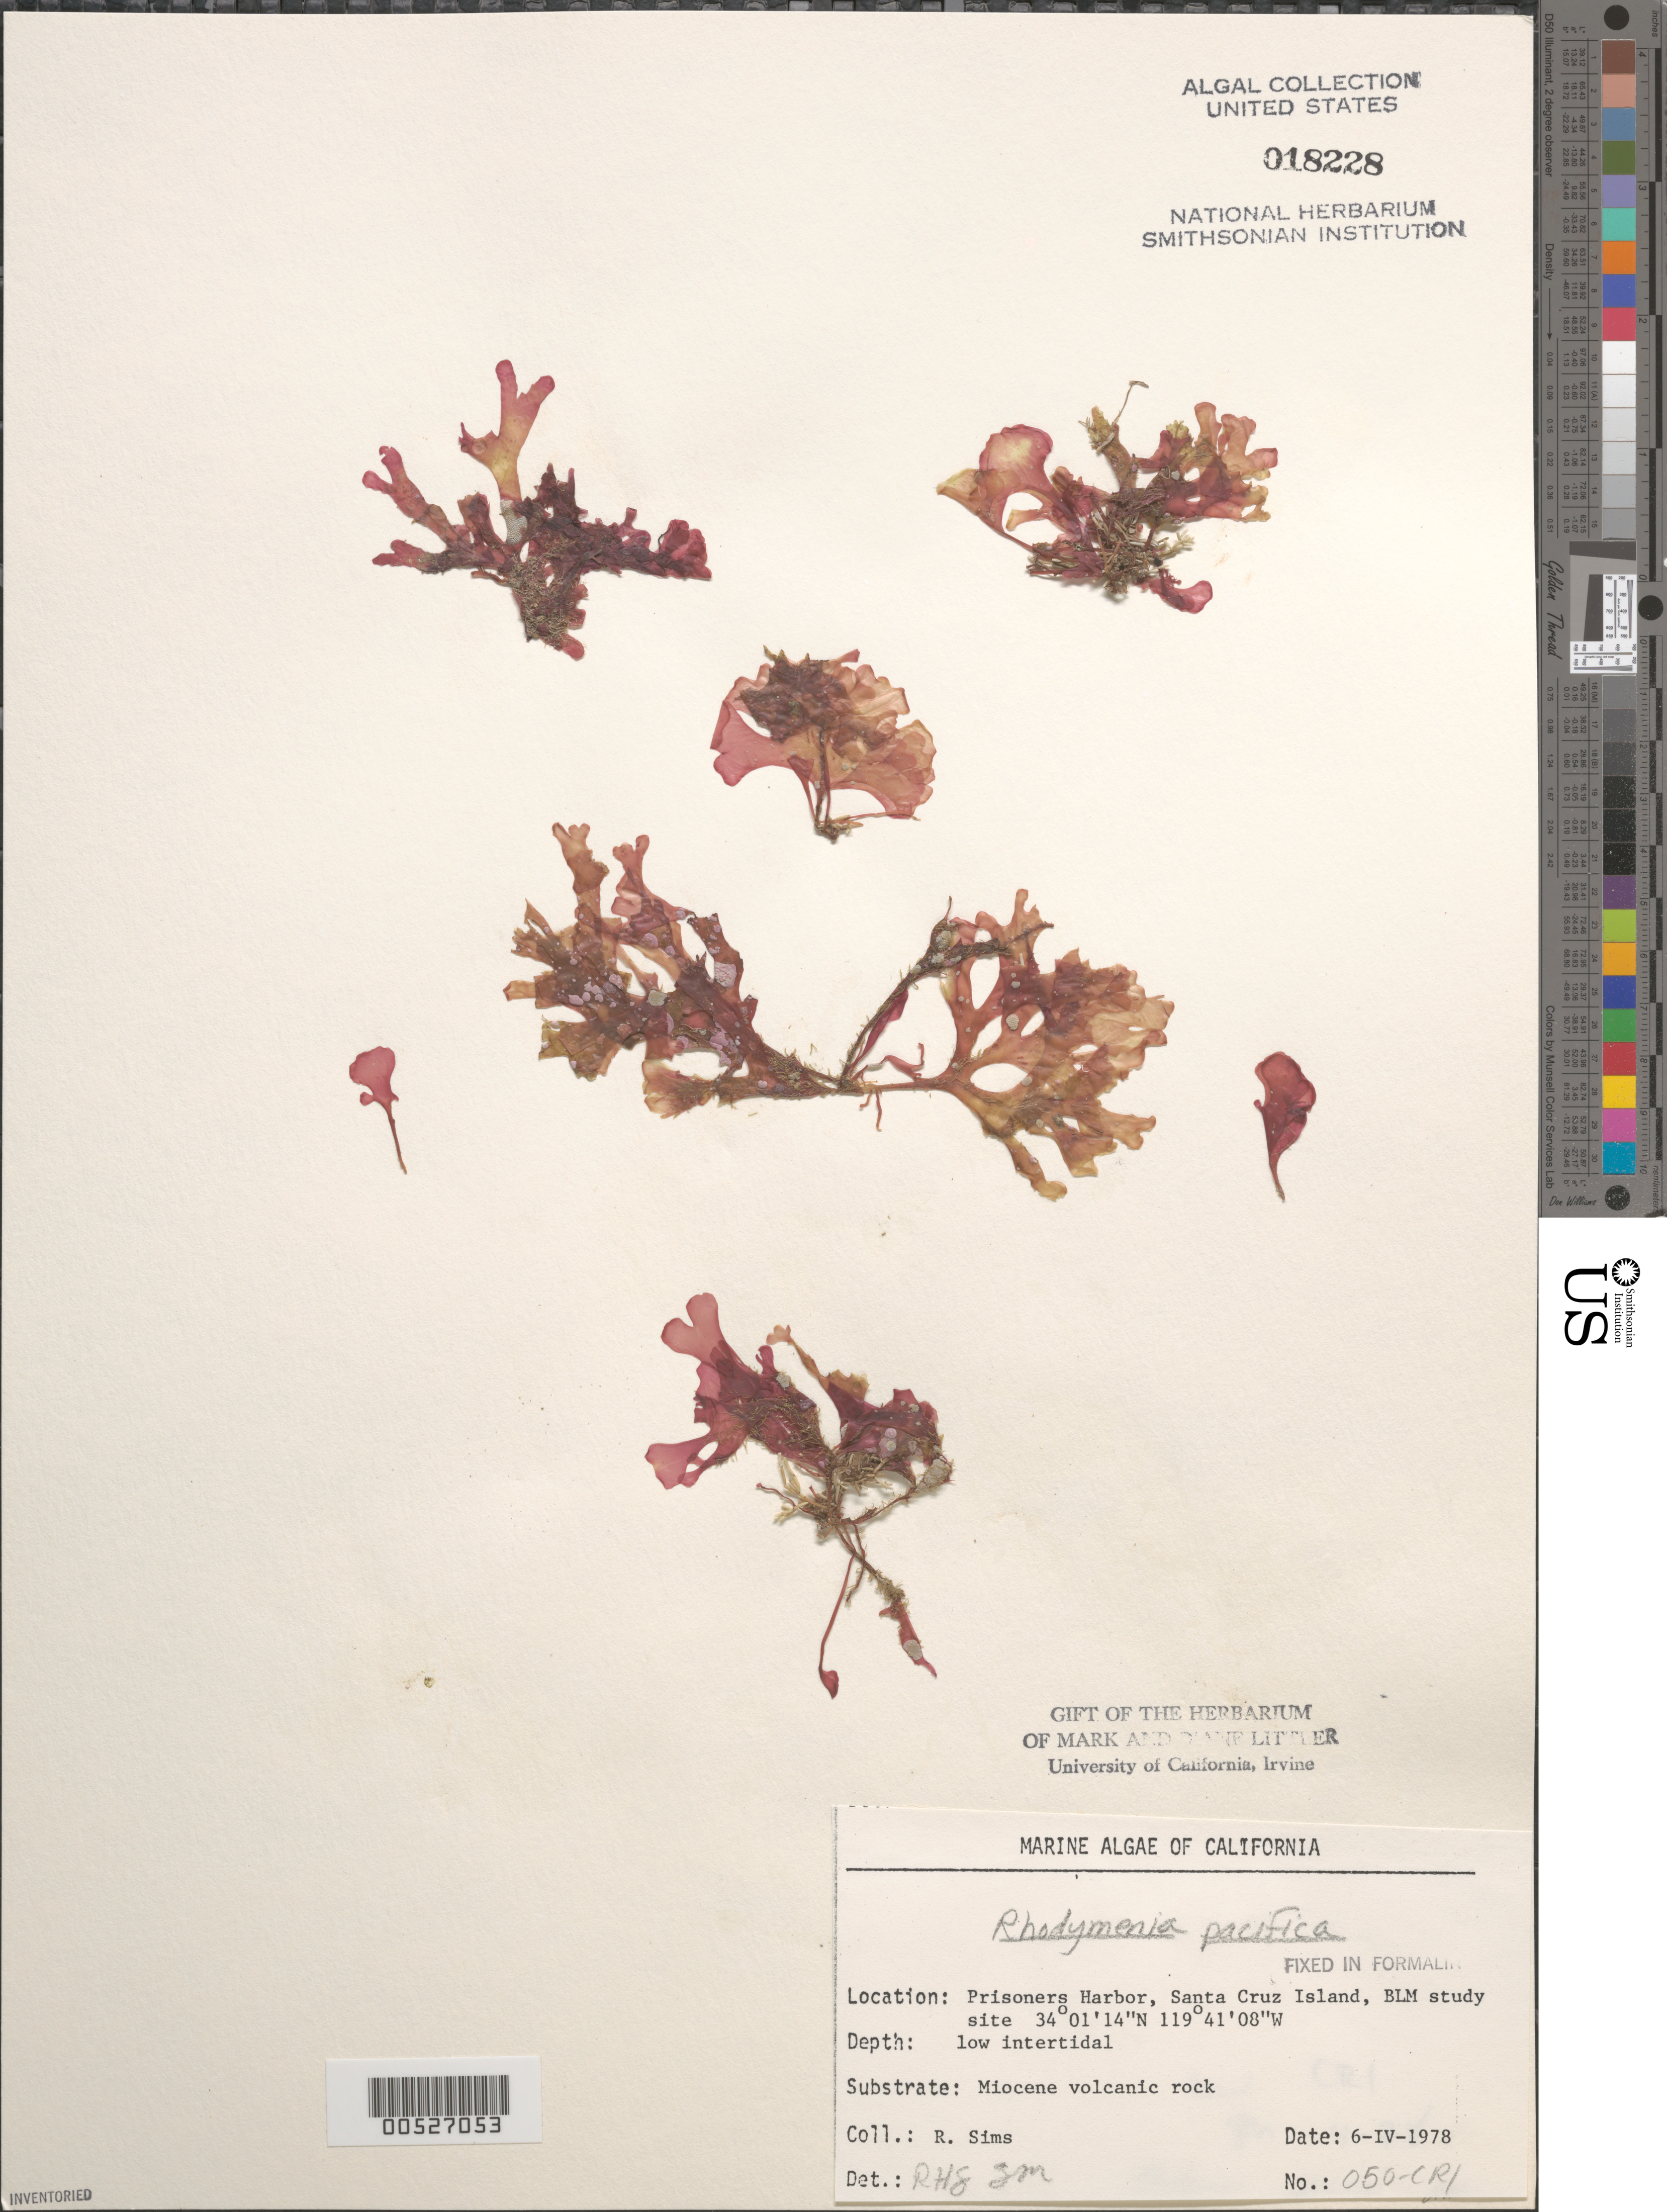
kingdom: Plantae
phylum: Rhodophyta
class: Florideophyceae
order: Rhodymeniales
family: Rhodymeniaceae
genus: Rhodymenia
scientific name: Rhodymenia pacifica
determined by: Sims, Robert H.; Murray, S. N.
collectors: R. H. Sims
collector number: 050-cri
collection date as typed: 06 Apr 1978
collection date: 1978-04-06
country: United States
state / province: California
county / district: Santa Barbara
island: Santa Cruz Island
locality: Prisoners Harbor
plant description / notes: BLM-SOCALBIGHT Rocky Intertidal Survey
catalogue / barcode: US 18228